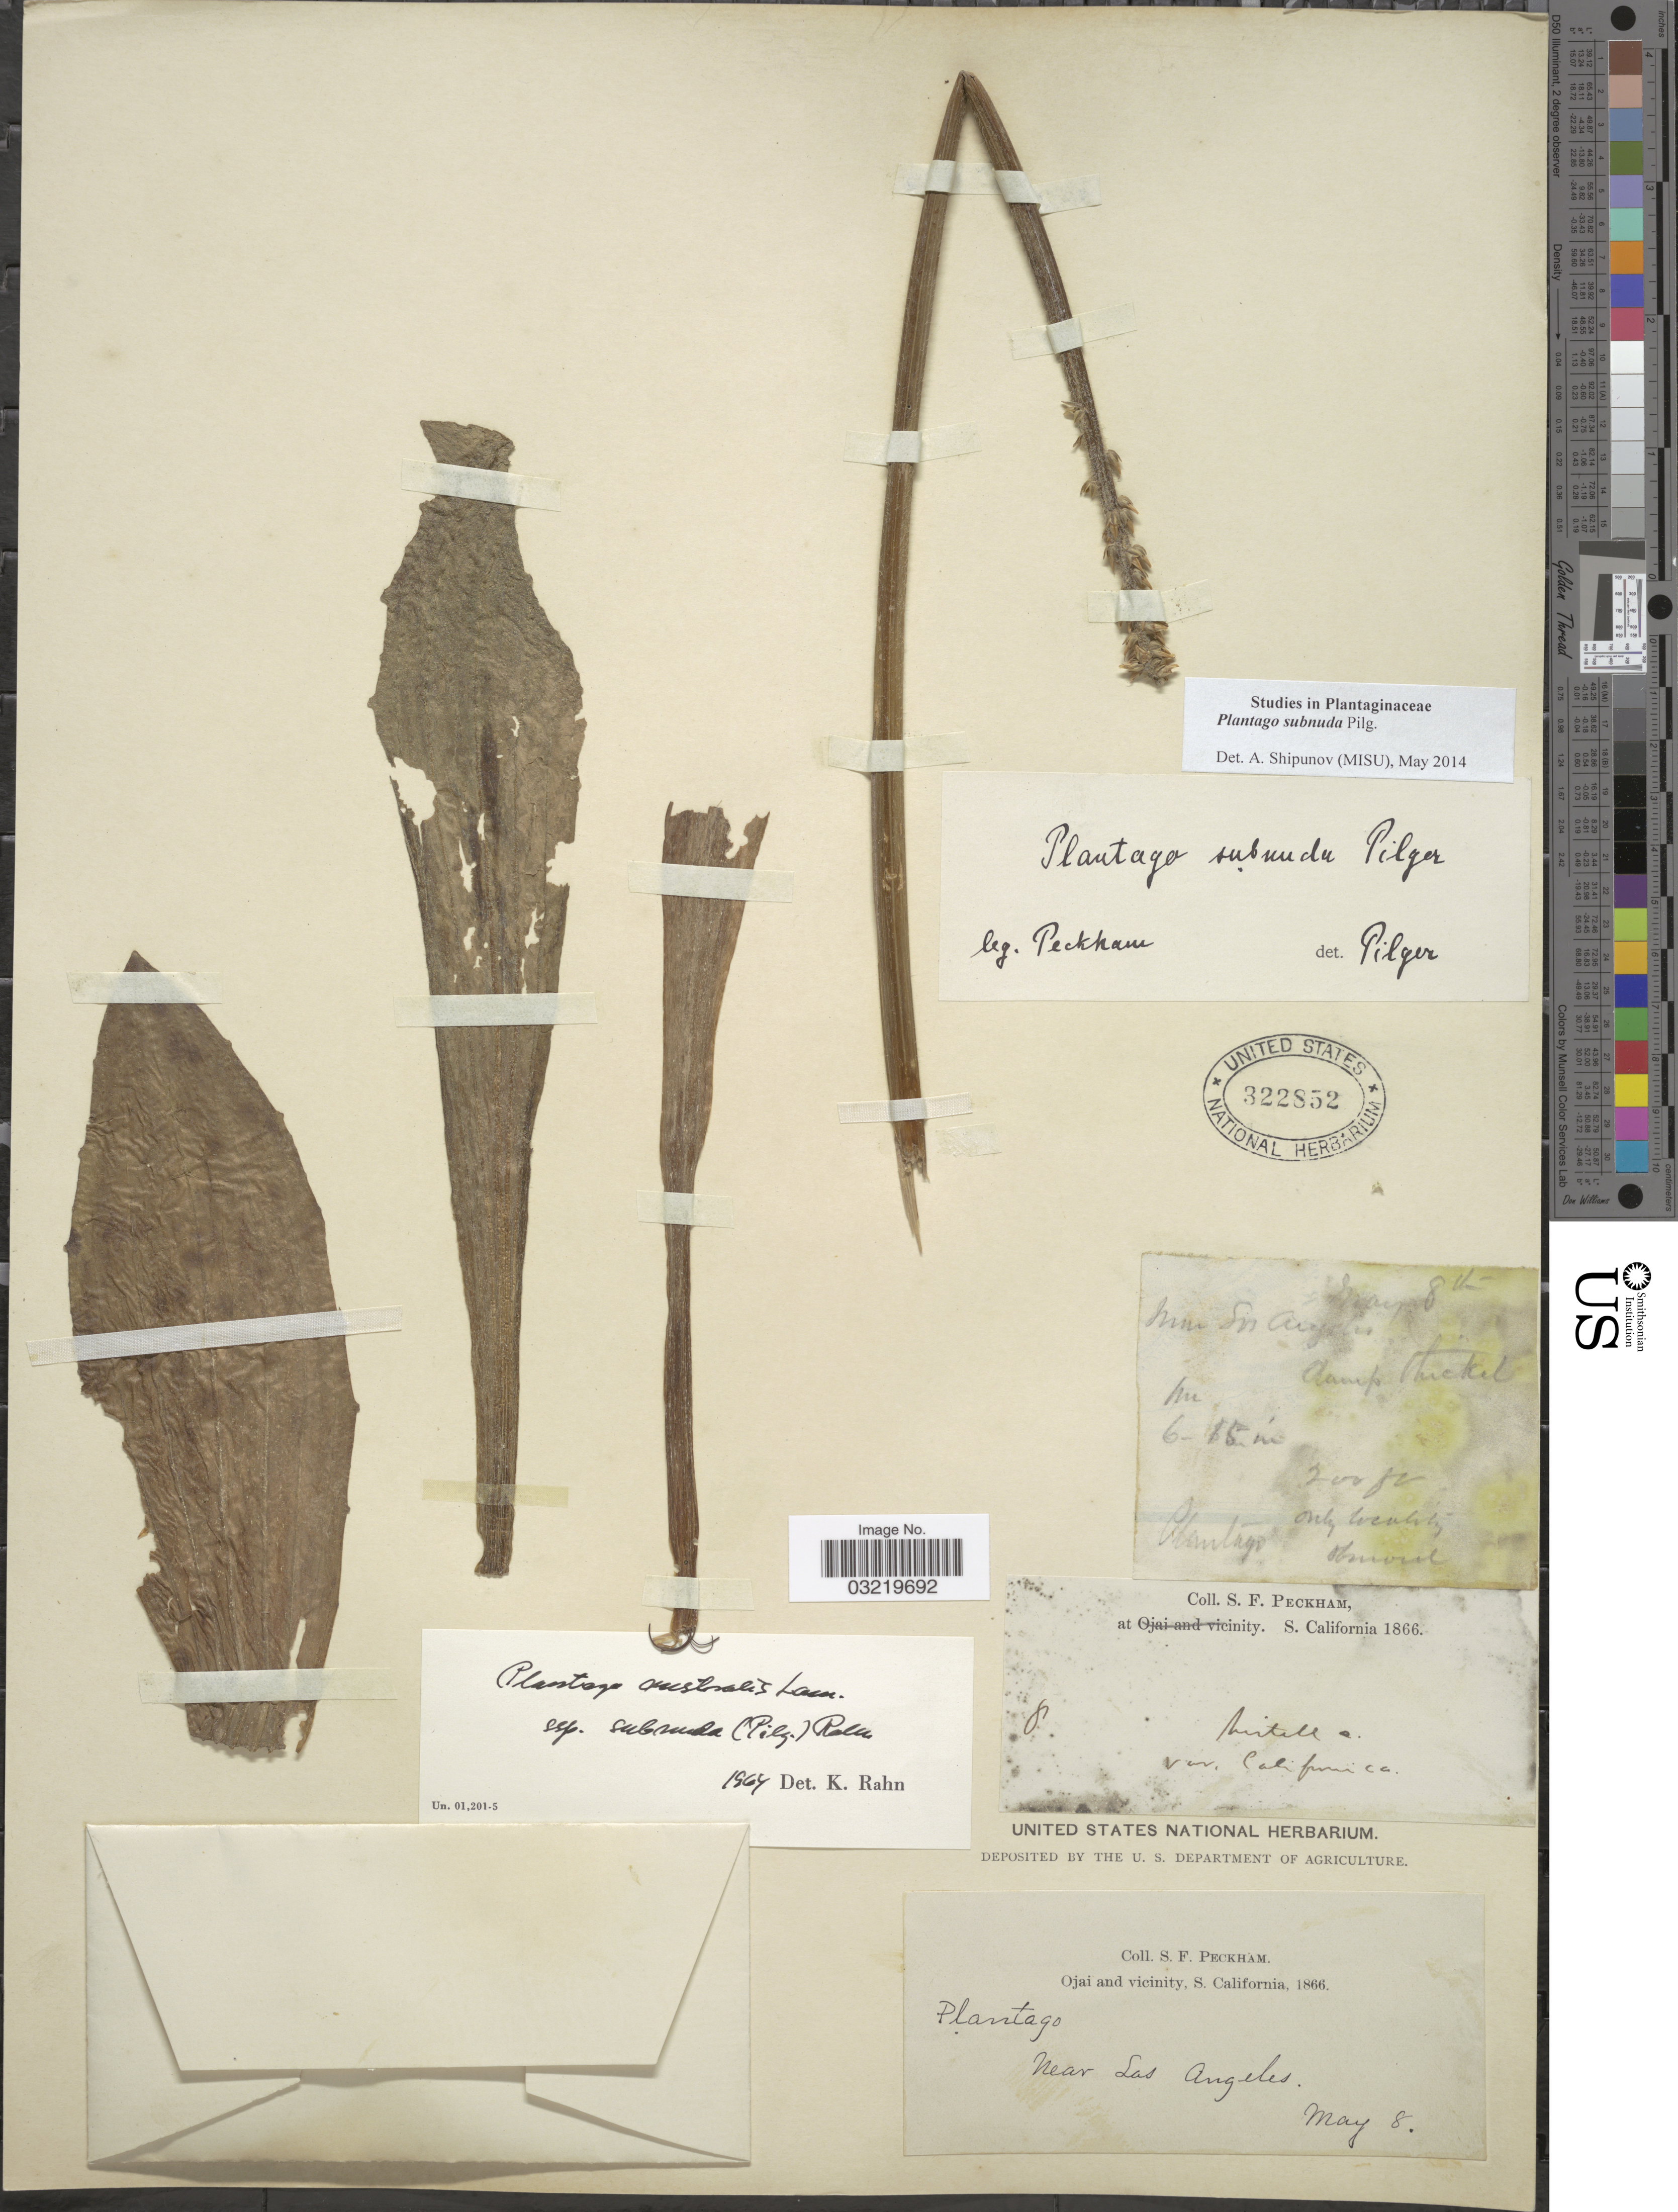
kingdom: Plantae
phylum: Tracheophyta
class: Magnoliopsida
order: Lamiales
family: Plantaginaceae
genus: Plantago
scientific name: Plantago subnuda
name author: Pilg.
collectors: S. Peckham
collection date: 1866-05-08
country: United States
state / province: California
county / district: Los Angeles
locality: Ojai and vicinity, S. California, Near Los Angeles.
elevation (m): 61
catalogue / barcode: US 322852